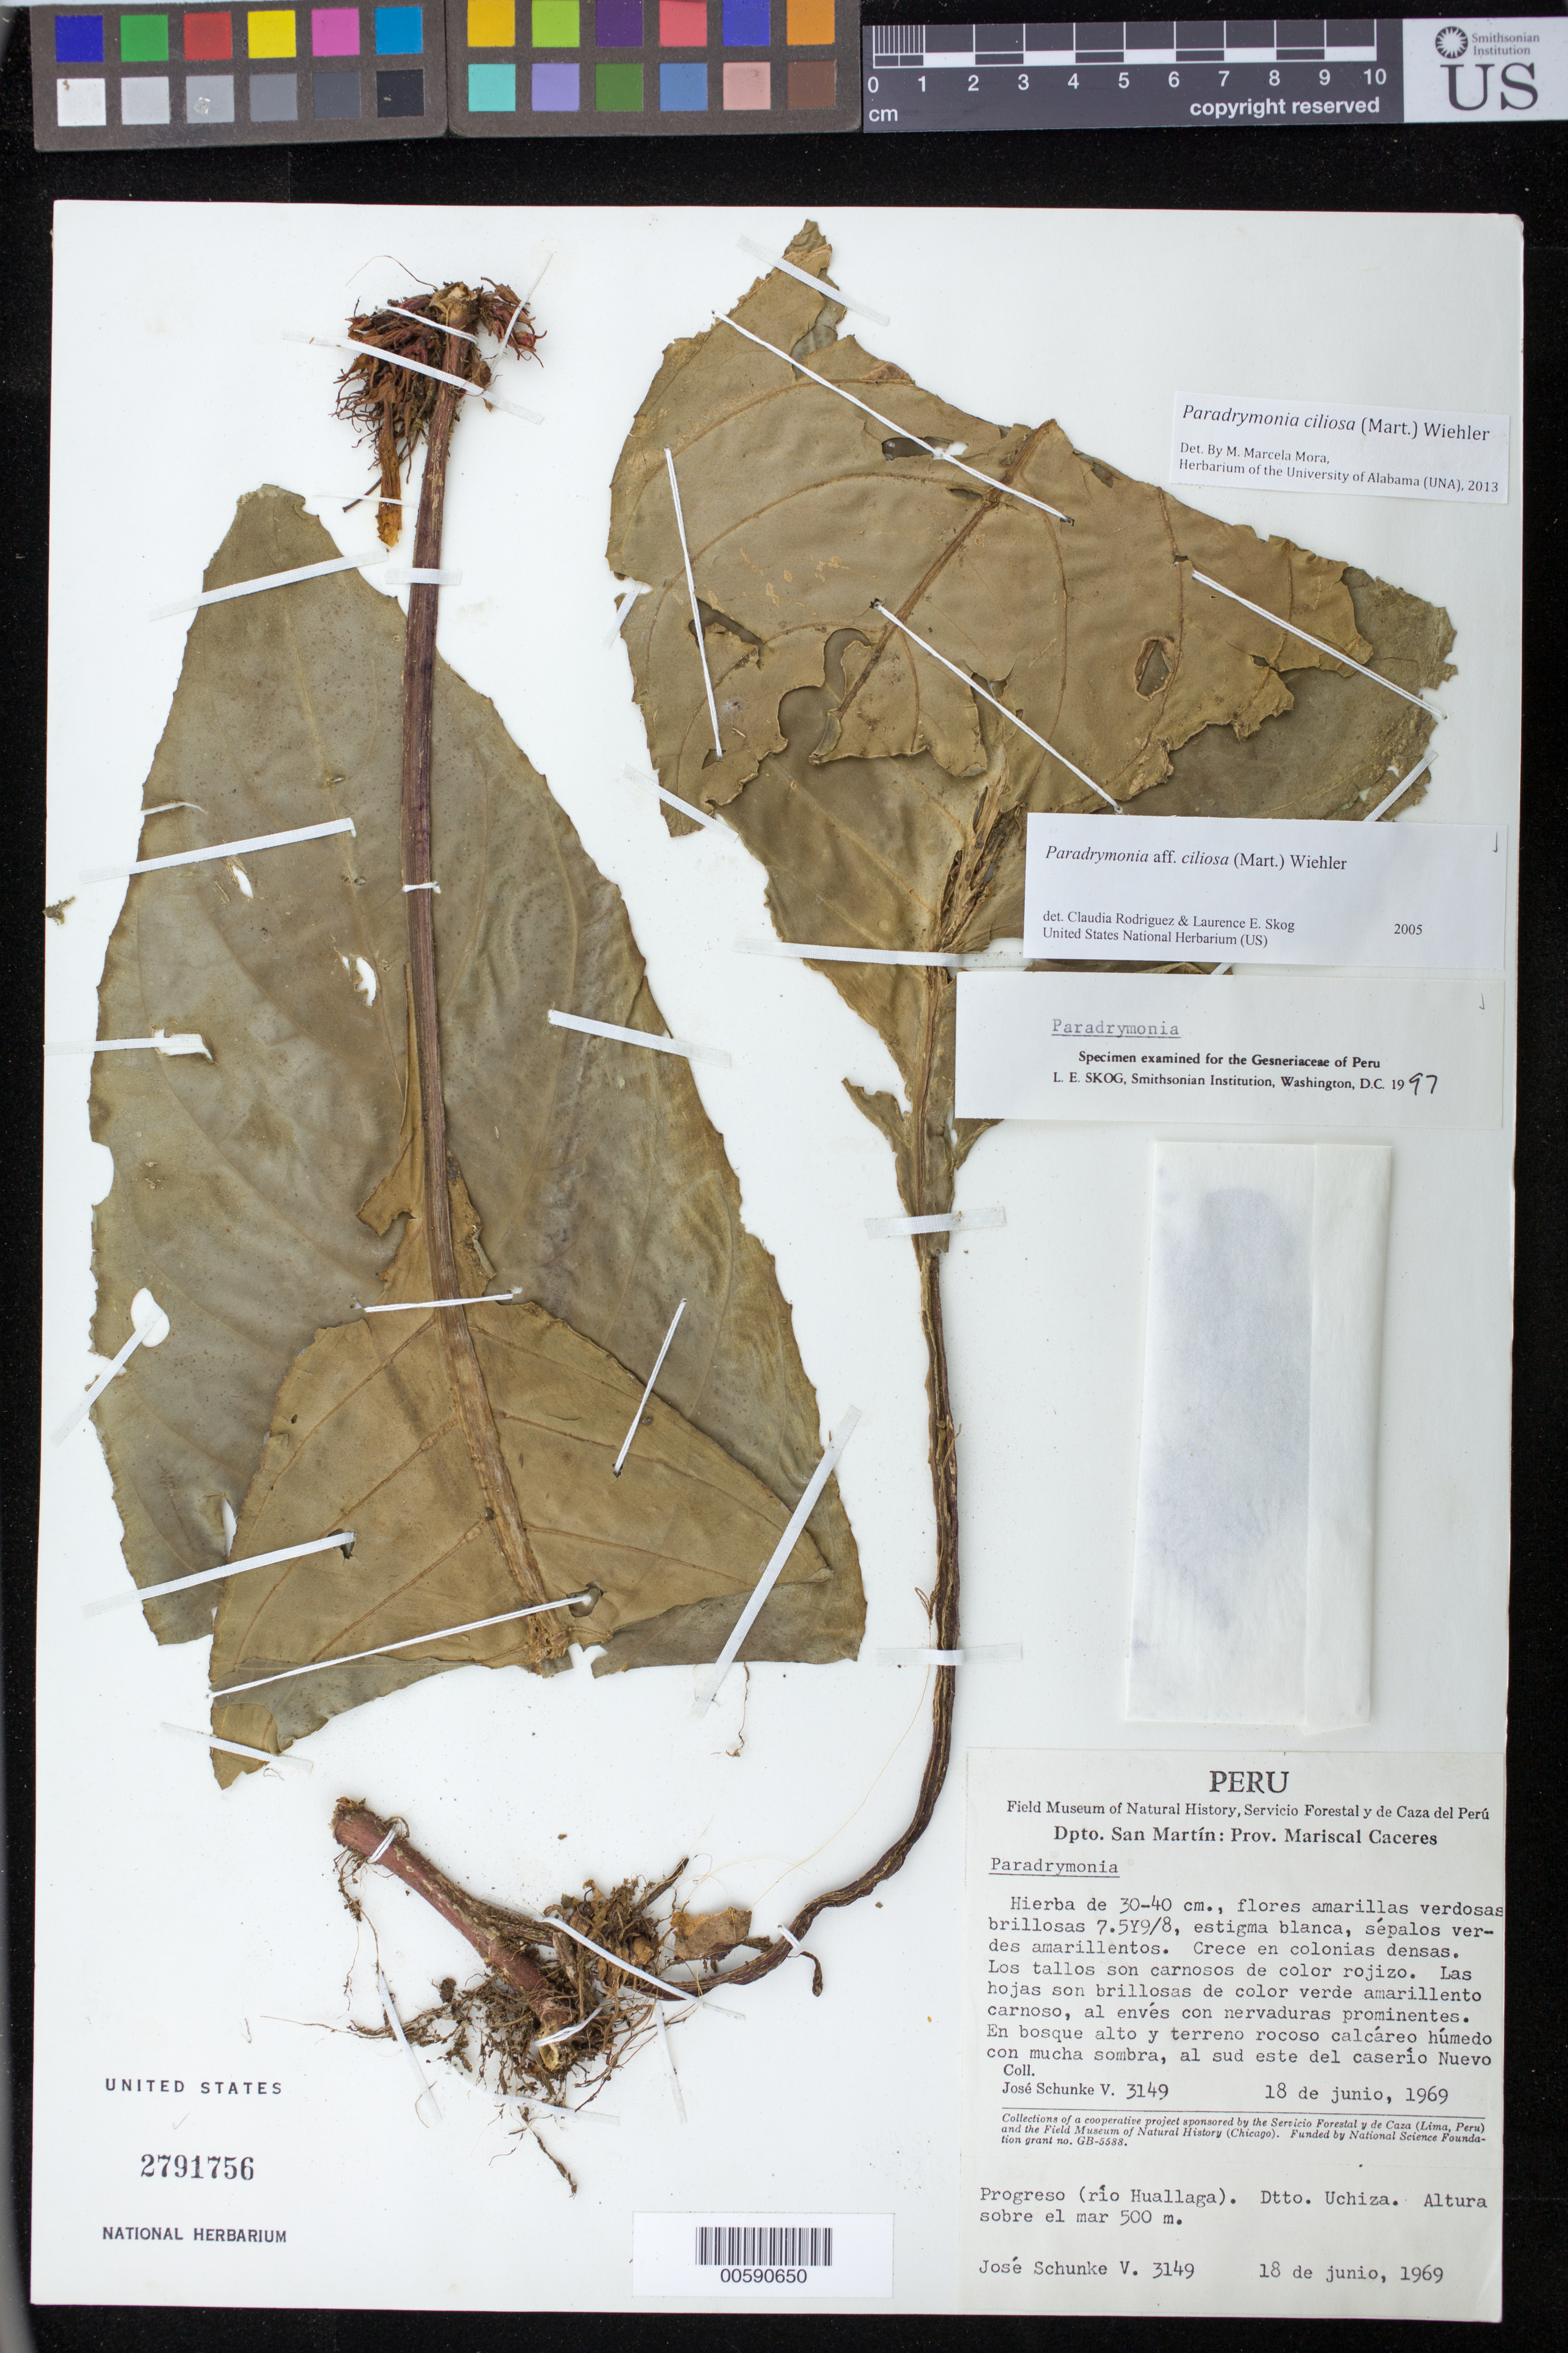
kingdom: Plantae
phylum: Tracheophyta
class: Magnoliopsida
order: Lamiales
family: Gesneriaceae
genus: Paradrymonia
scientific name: Paradrymonia ciliosa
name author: (Mart.) Wiehler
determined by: Mora, M. Marcela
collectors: J. Schunke Vigo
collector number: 3149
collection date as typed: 18 Jun 1969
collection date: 1969-06-18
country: Peru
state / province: San Martín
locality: Prov. Mariscal Cáceres, Dtto. Uchiza; al sud este del caserío Nuevo Progreso (río Huallaga)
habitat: En bosque alto y terreno rocoso calcáreo húmedo con mucha sombra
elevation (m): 500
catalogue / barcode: US 2791756